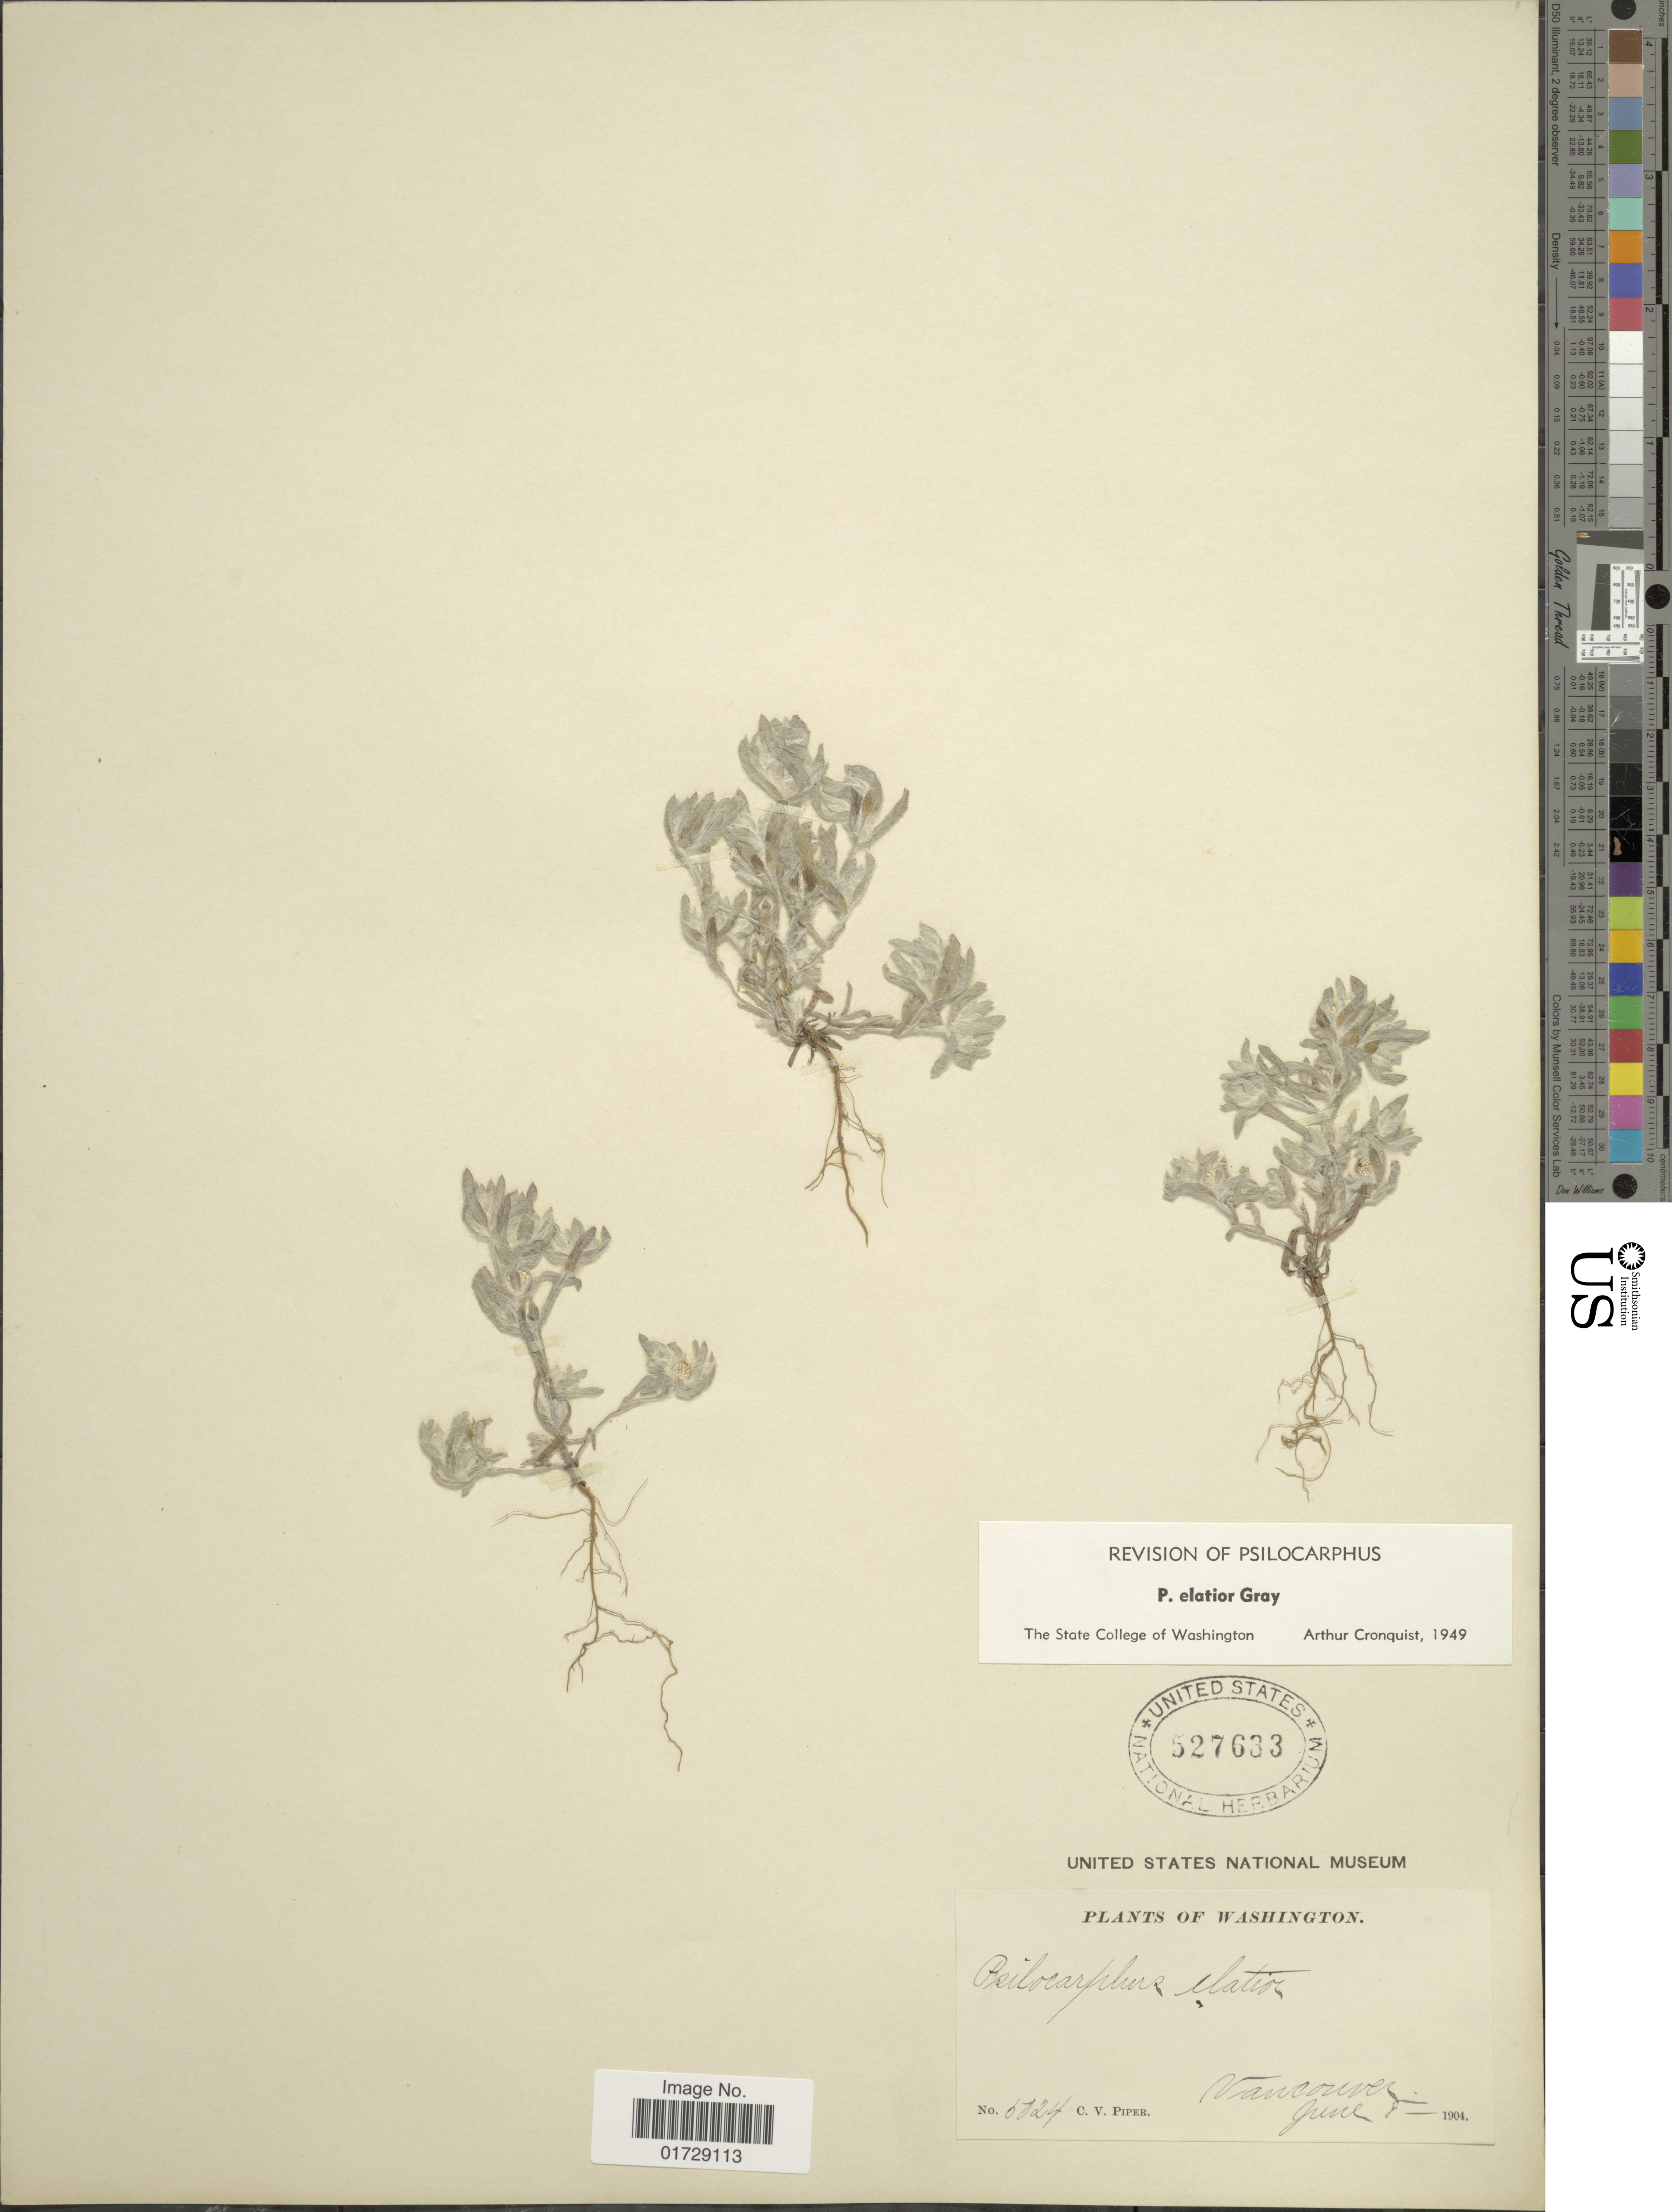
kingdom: Plantae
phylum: Tracheophyta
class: Magnoliopsida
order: Asterales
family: Asteraceae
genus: Psilocarphus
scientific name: Psilocarphus elatior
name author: (A. Gray) A. Gray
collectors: C. V. Piper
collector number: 5024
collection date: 1904-06-08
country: United States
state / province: Washington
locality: Vancouver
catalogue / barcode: US 527633